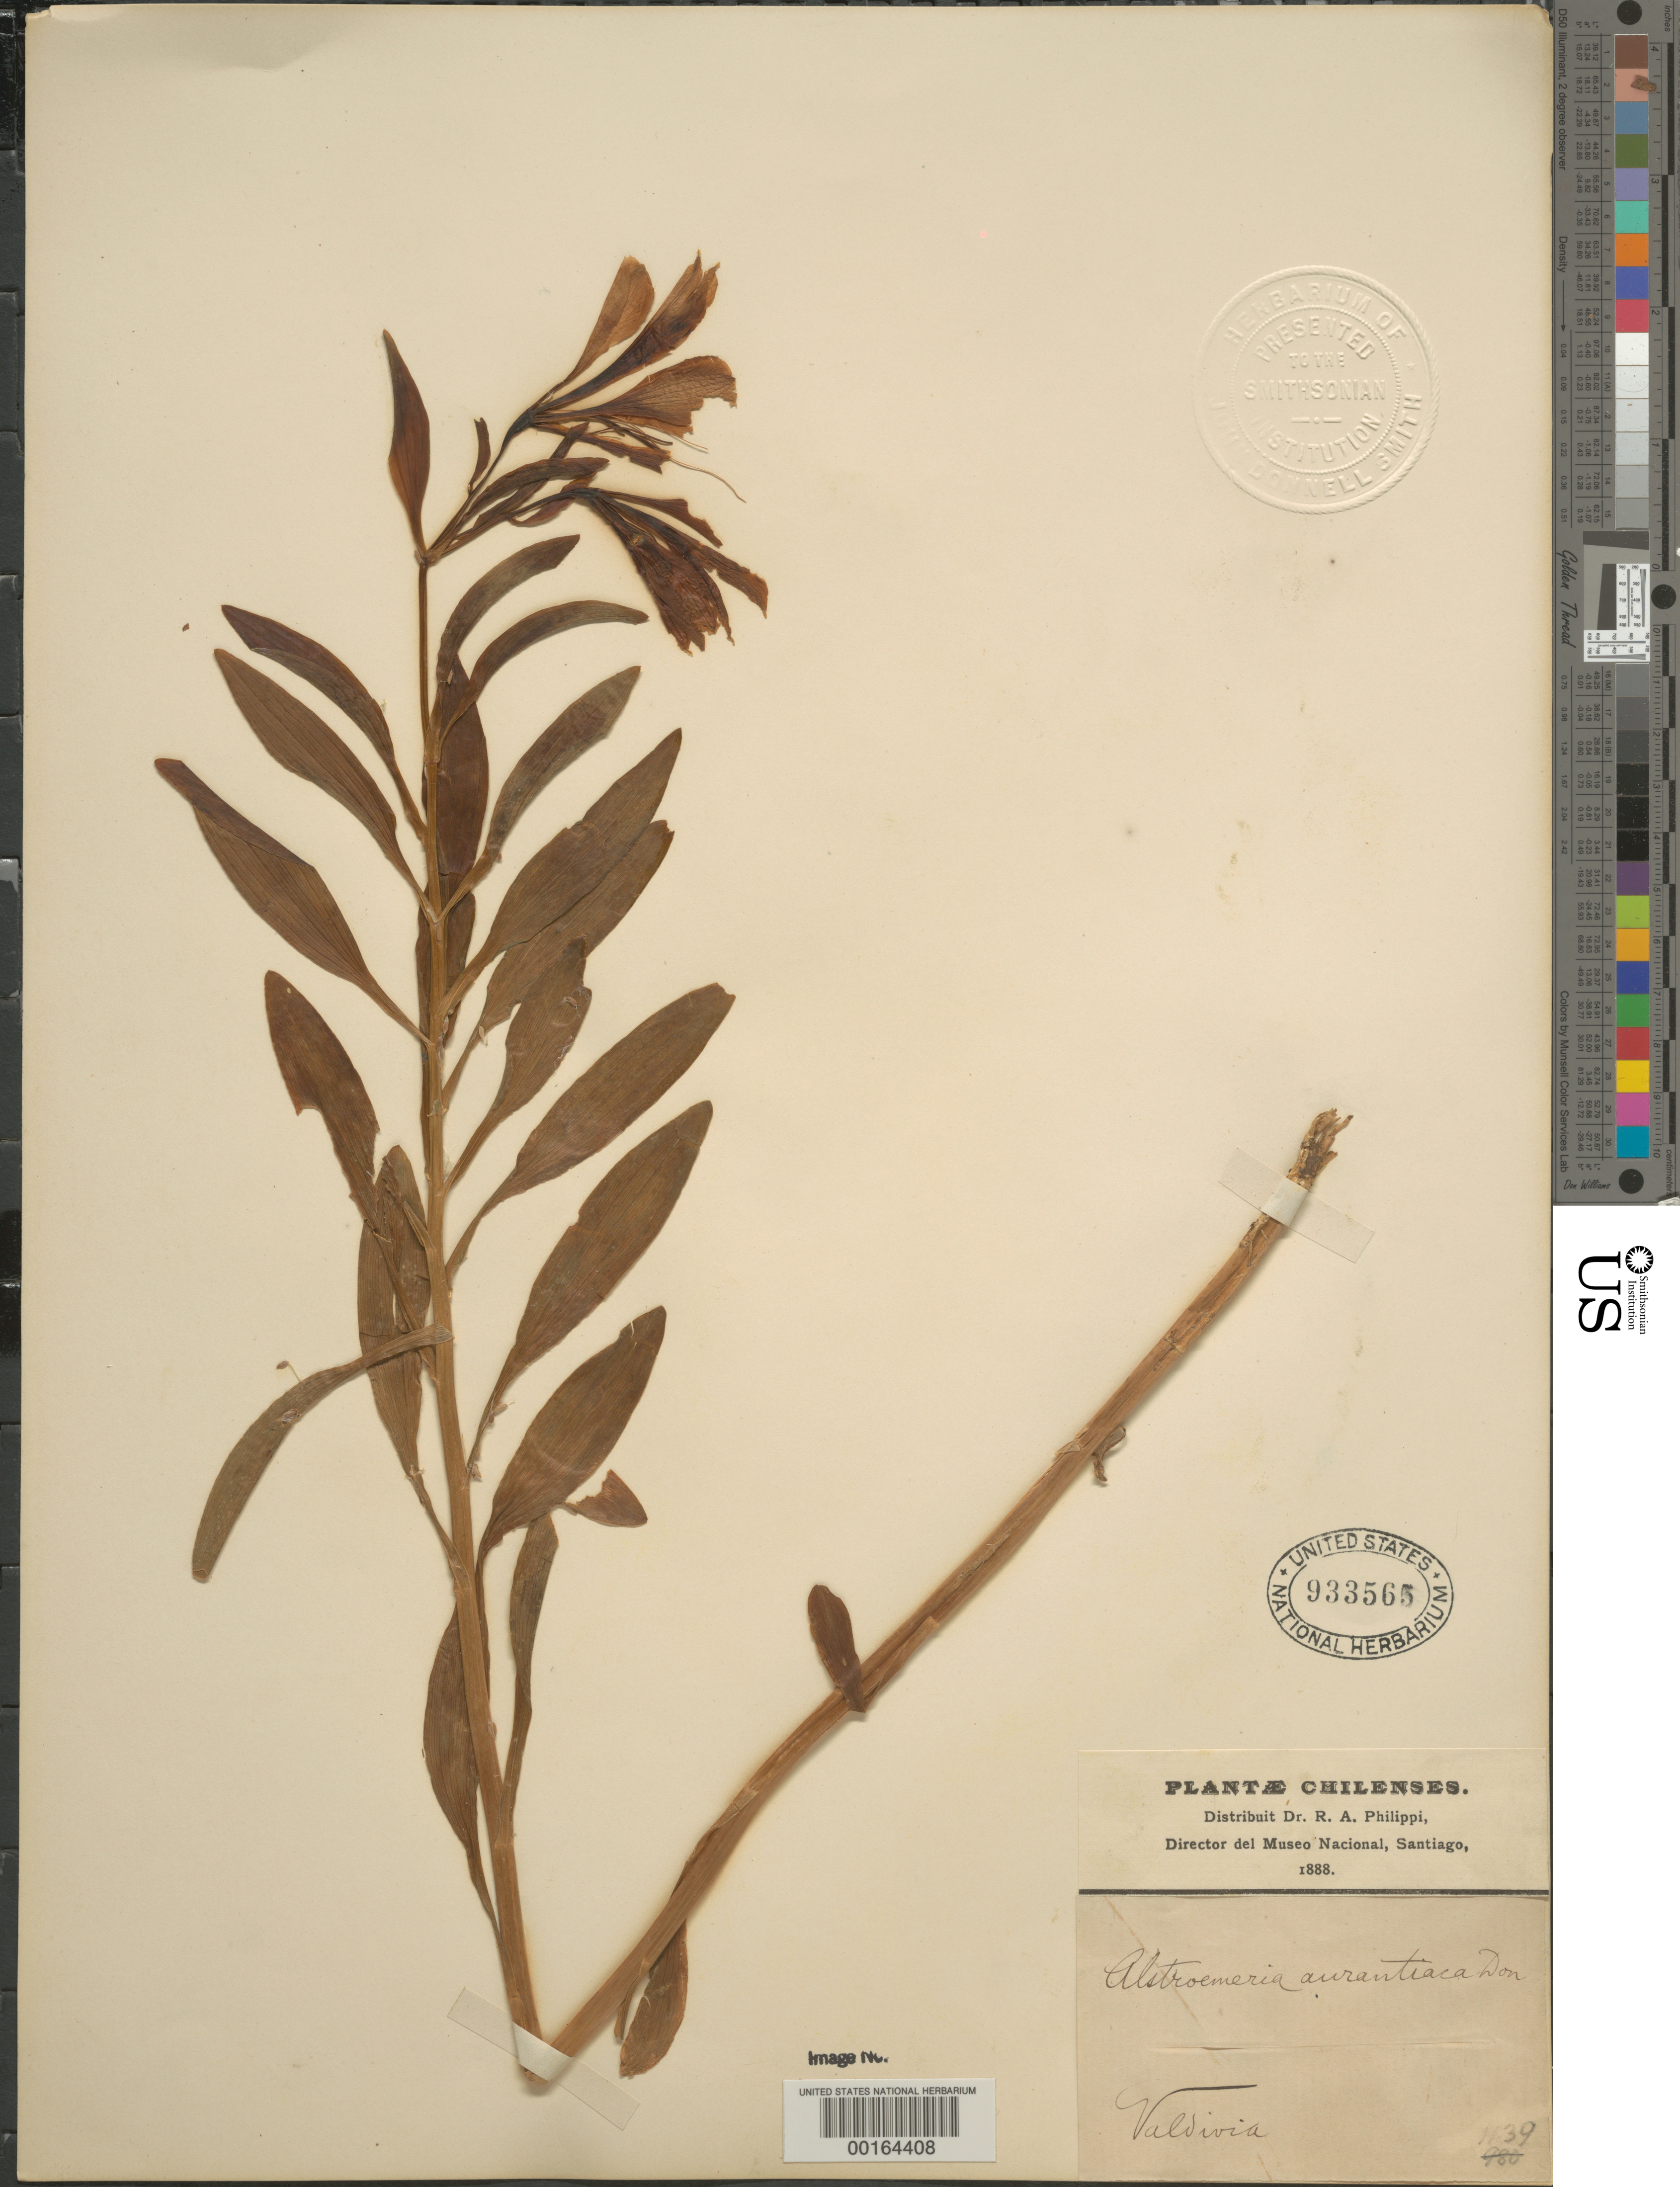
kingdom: Plantae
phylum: Tracheophyta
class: Liliopsida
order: Liliales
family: Alstroemeriaceae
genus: Alstroemeria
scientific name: Alstroemeria aurantiaca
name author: D. Don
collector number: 1139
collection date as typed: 1888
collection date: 1888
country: Chile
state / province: Los Lagos (X)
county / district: Valdivia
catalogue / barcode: US 933565